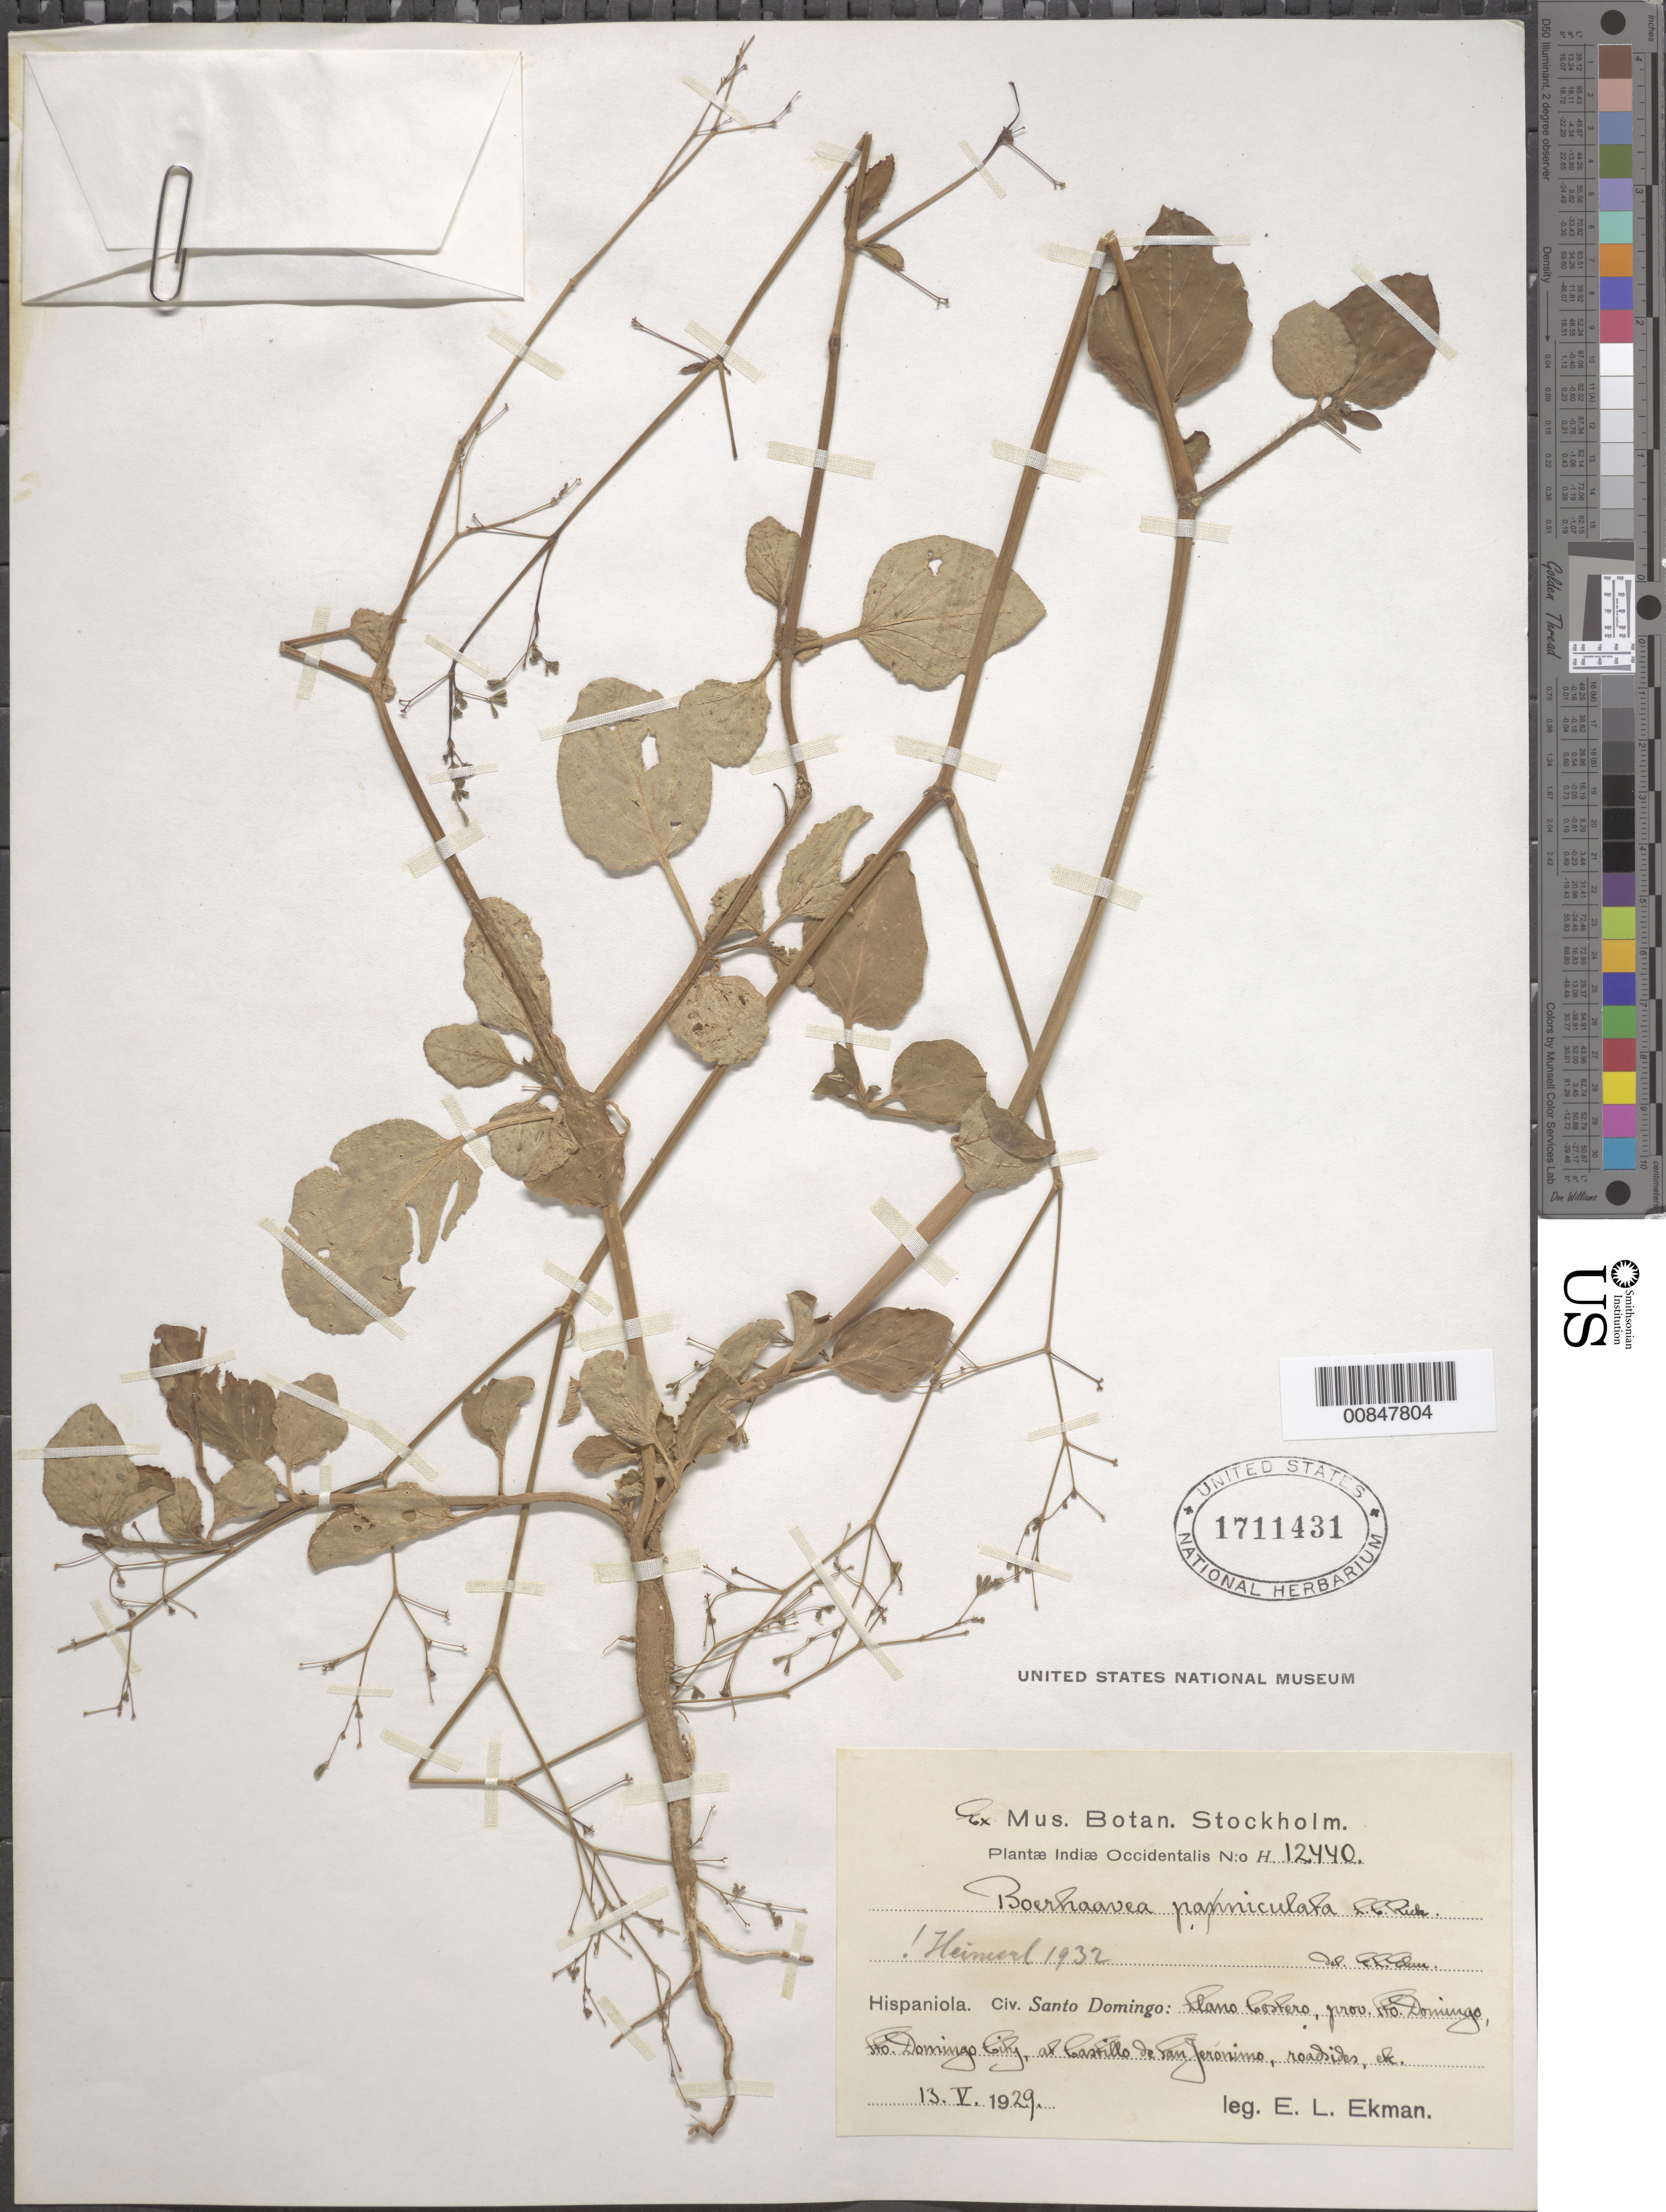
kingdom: Plantae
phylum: Tracheophyta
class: Magnoliopsida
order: Caryophyllales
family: Nyctaginaceae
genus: Boerhavia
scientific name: Boerhavia coccinea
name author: Mill.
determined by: Heimerl, A.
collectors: E. L. Ekman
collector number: H 12440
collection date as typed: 13 May 1929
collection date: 1929-05-13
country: Dominican Republic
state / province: Distrito Nacional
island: Hispaniola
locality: Llano Costero, prov. Sto Domingo (obsolete), Sto. Domiingo City, at Castillo de San Jerónimo.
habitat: Roadsides, etc.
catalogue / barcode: US 1711431